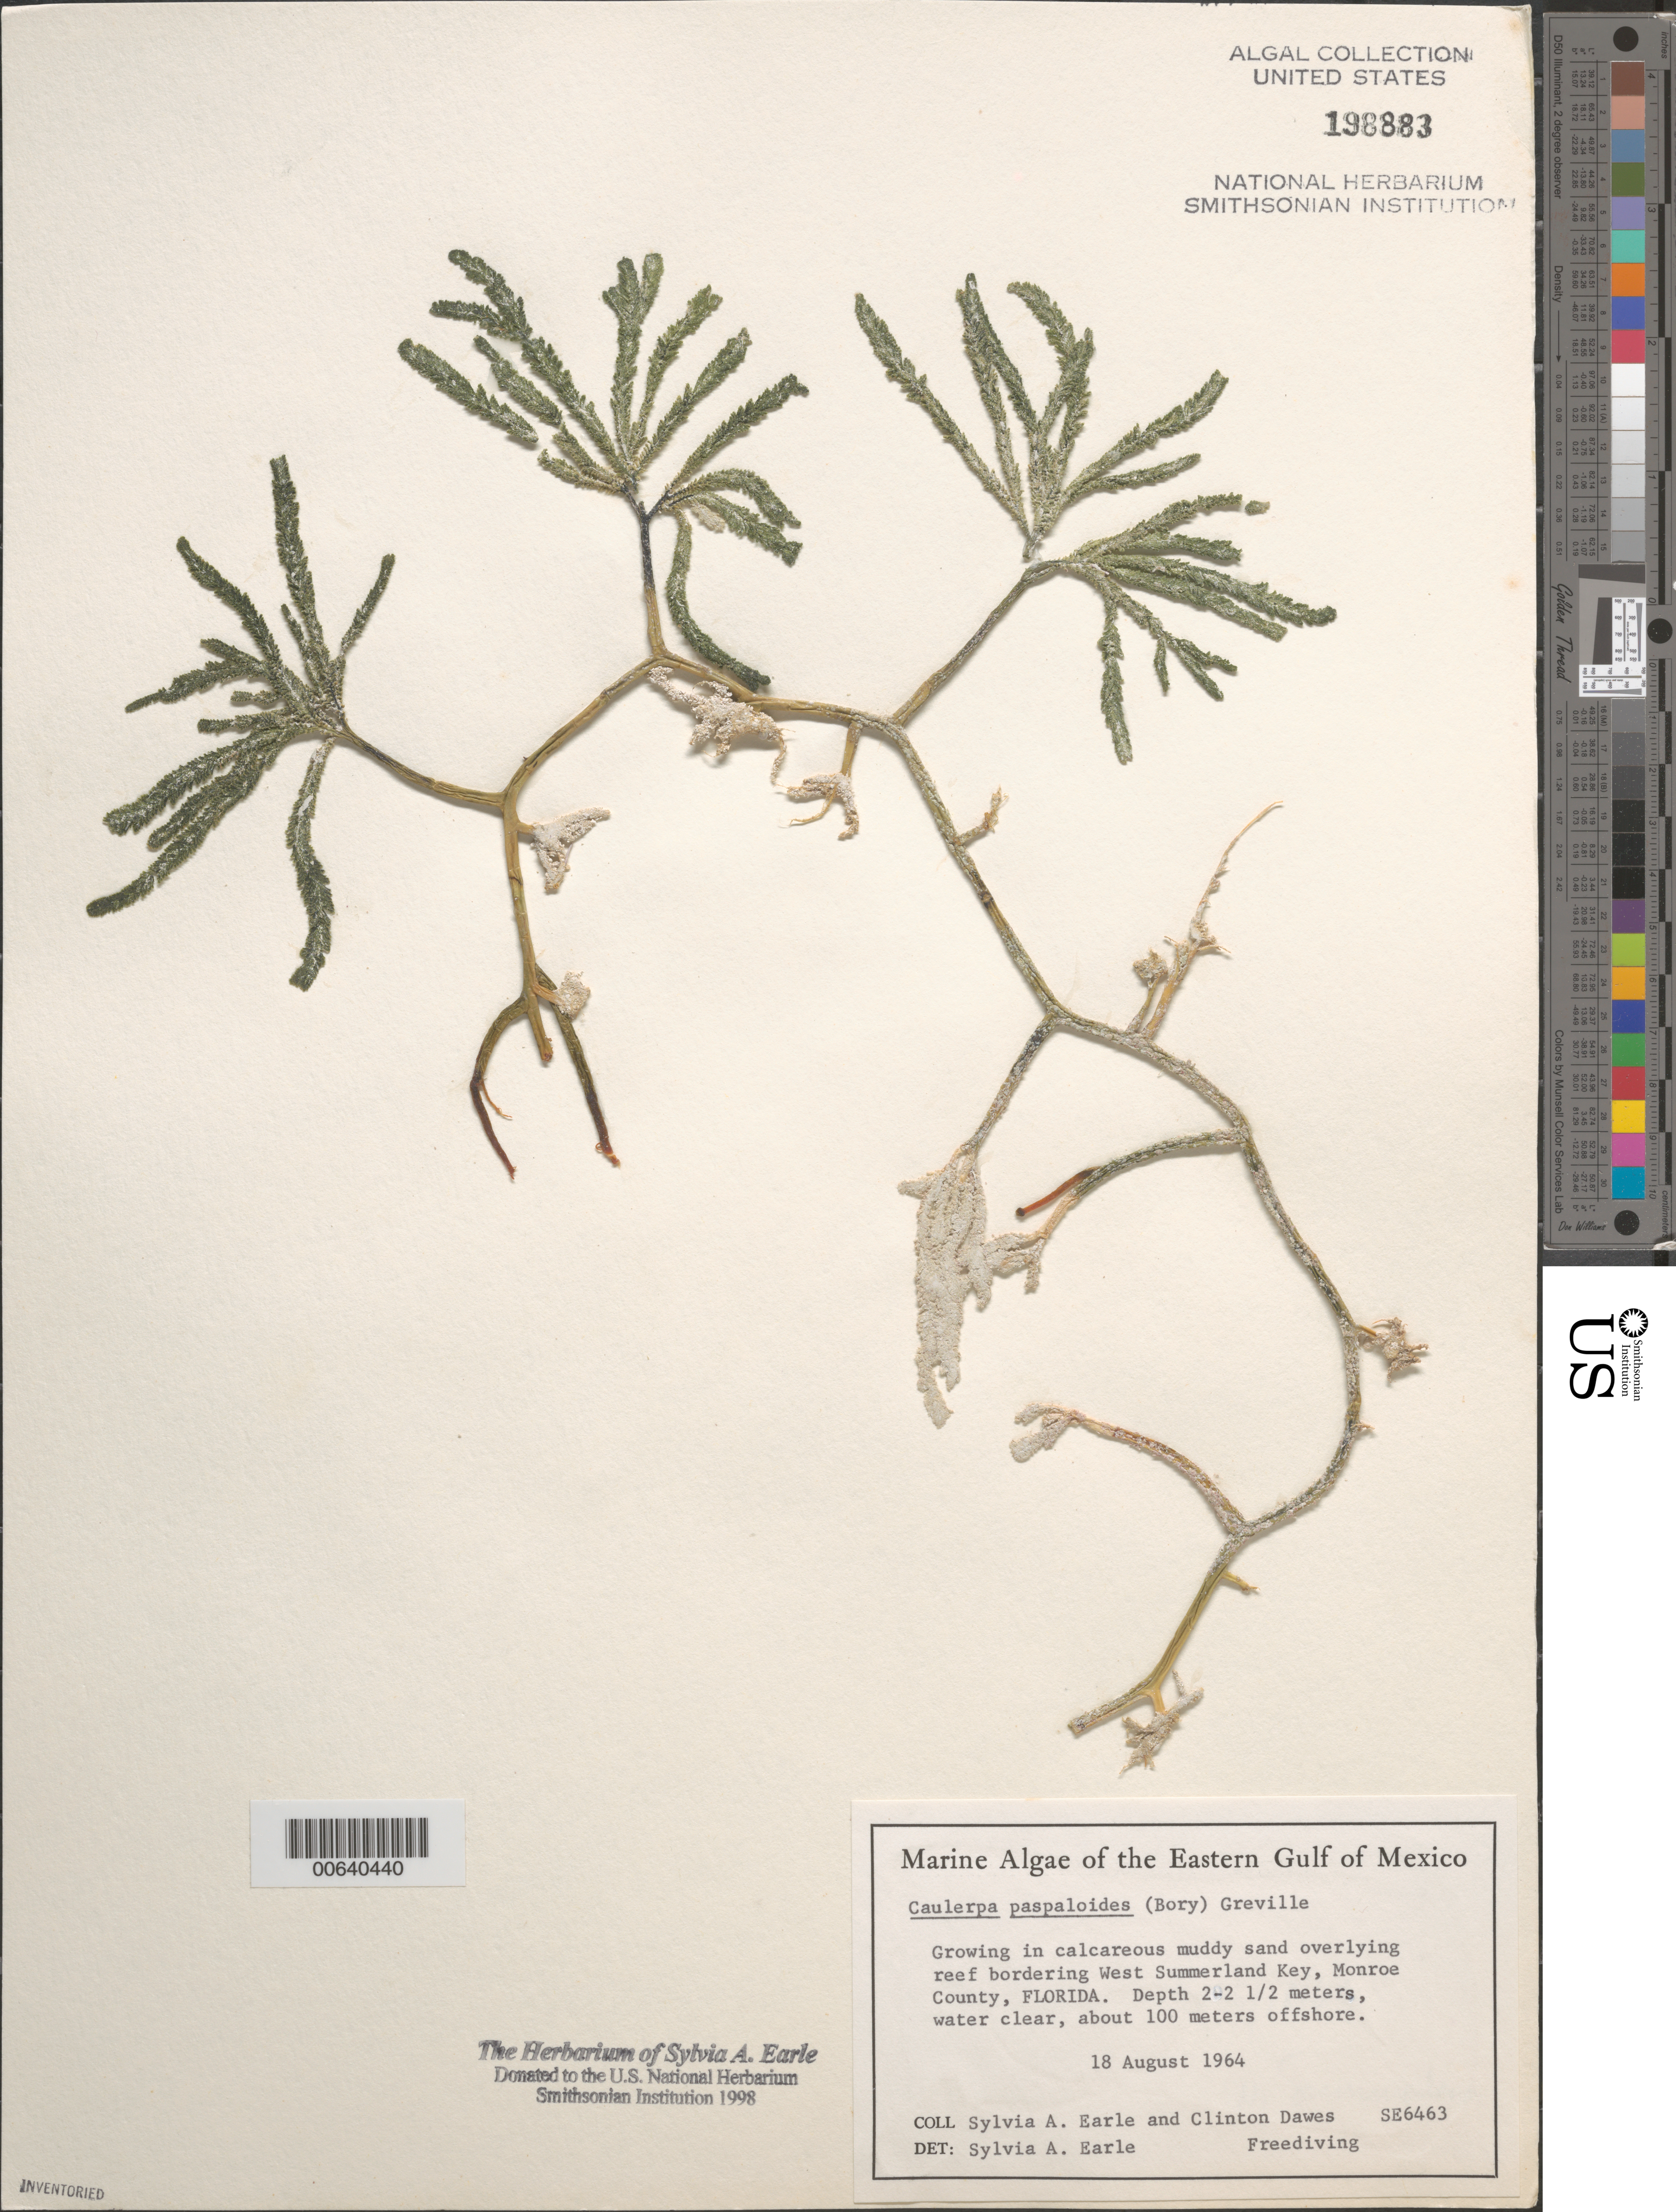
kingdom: Plantae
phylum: Chlorophyta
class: Ulvophyceae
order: Bryopsidales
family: Caulerpaceae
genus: Caulerpa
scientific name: Caulerpa paspaloides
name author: (Bory) Grev.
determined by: Earle, S. A.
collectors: S. A. Earle & C. Dawes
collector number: Se 6463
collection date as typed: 18 Aug 1964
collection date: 1964-08-18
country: United States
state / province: Florida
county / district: Monroe County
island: West Summerland Key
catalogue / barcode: US 198883